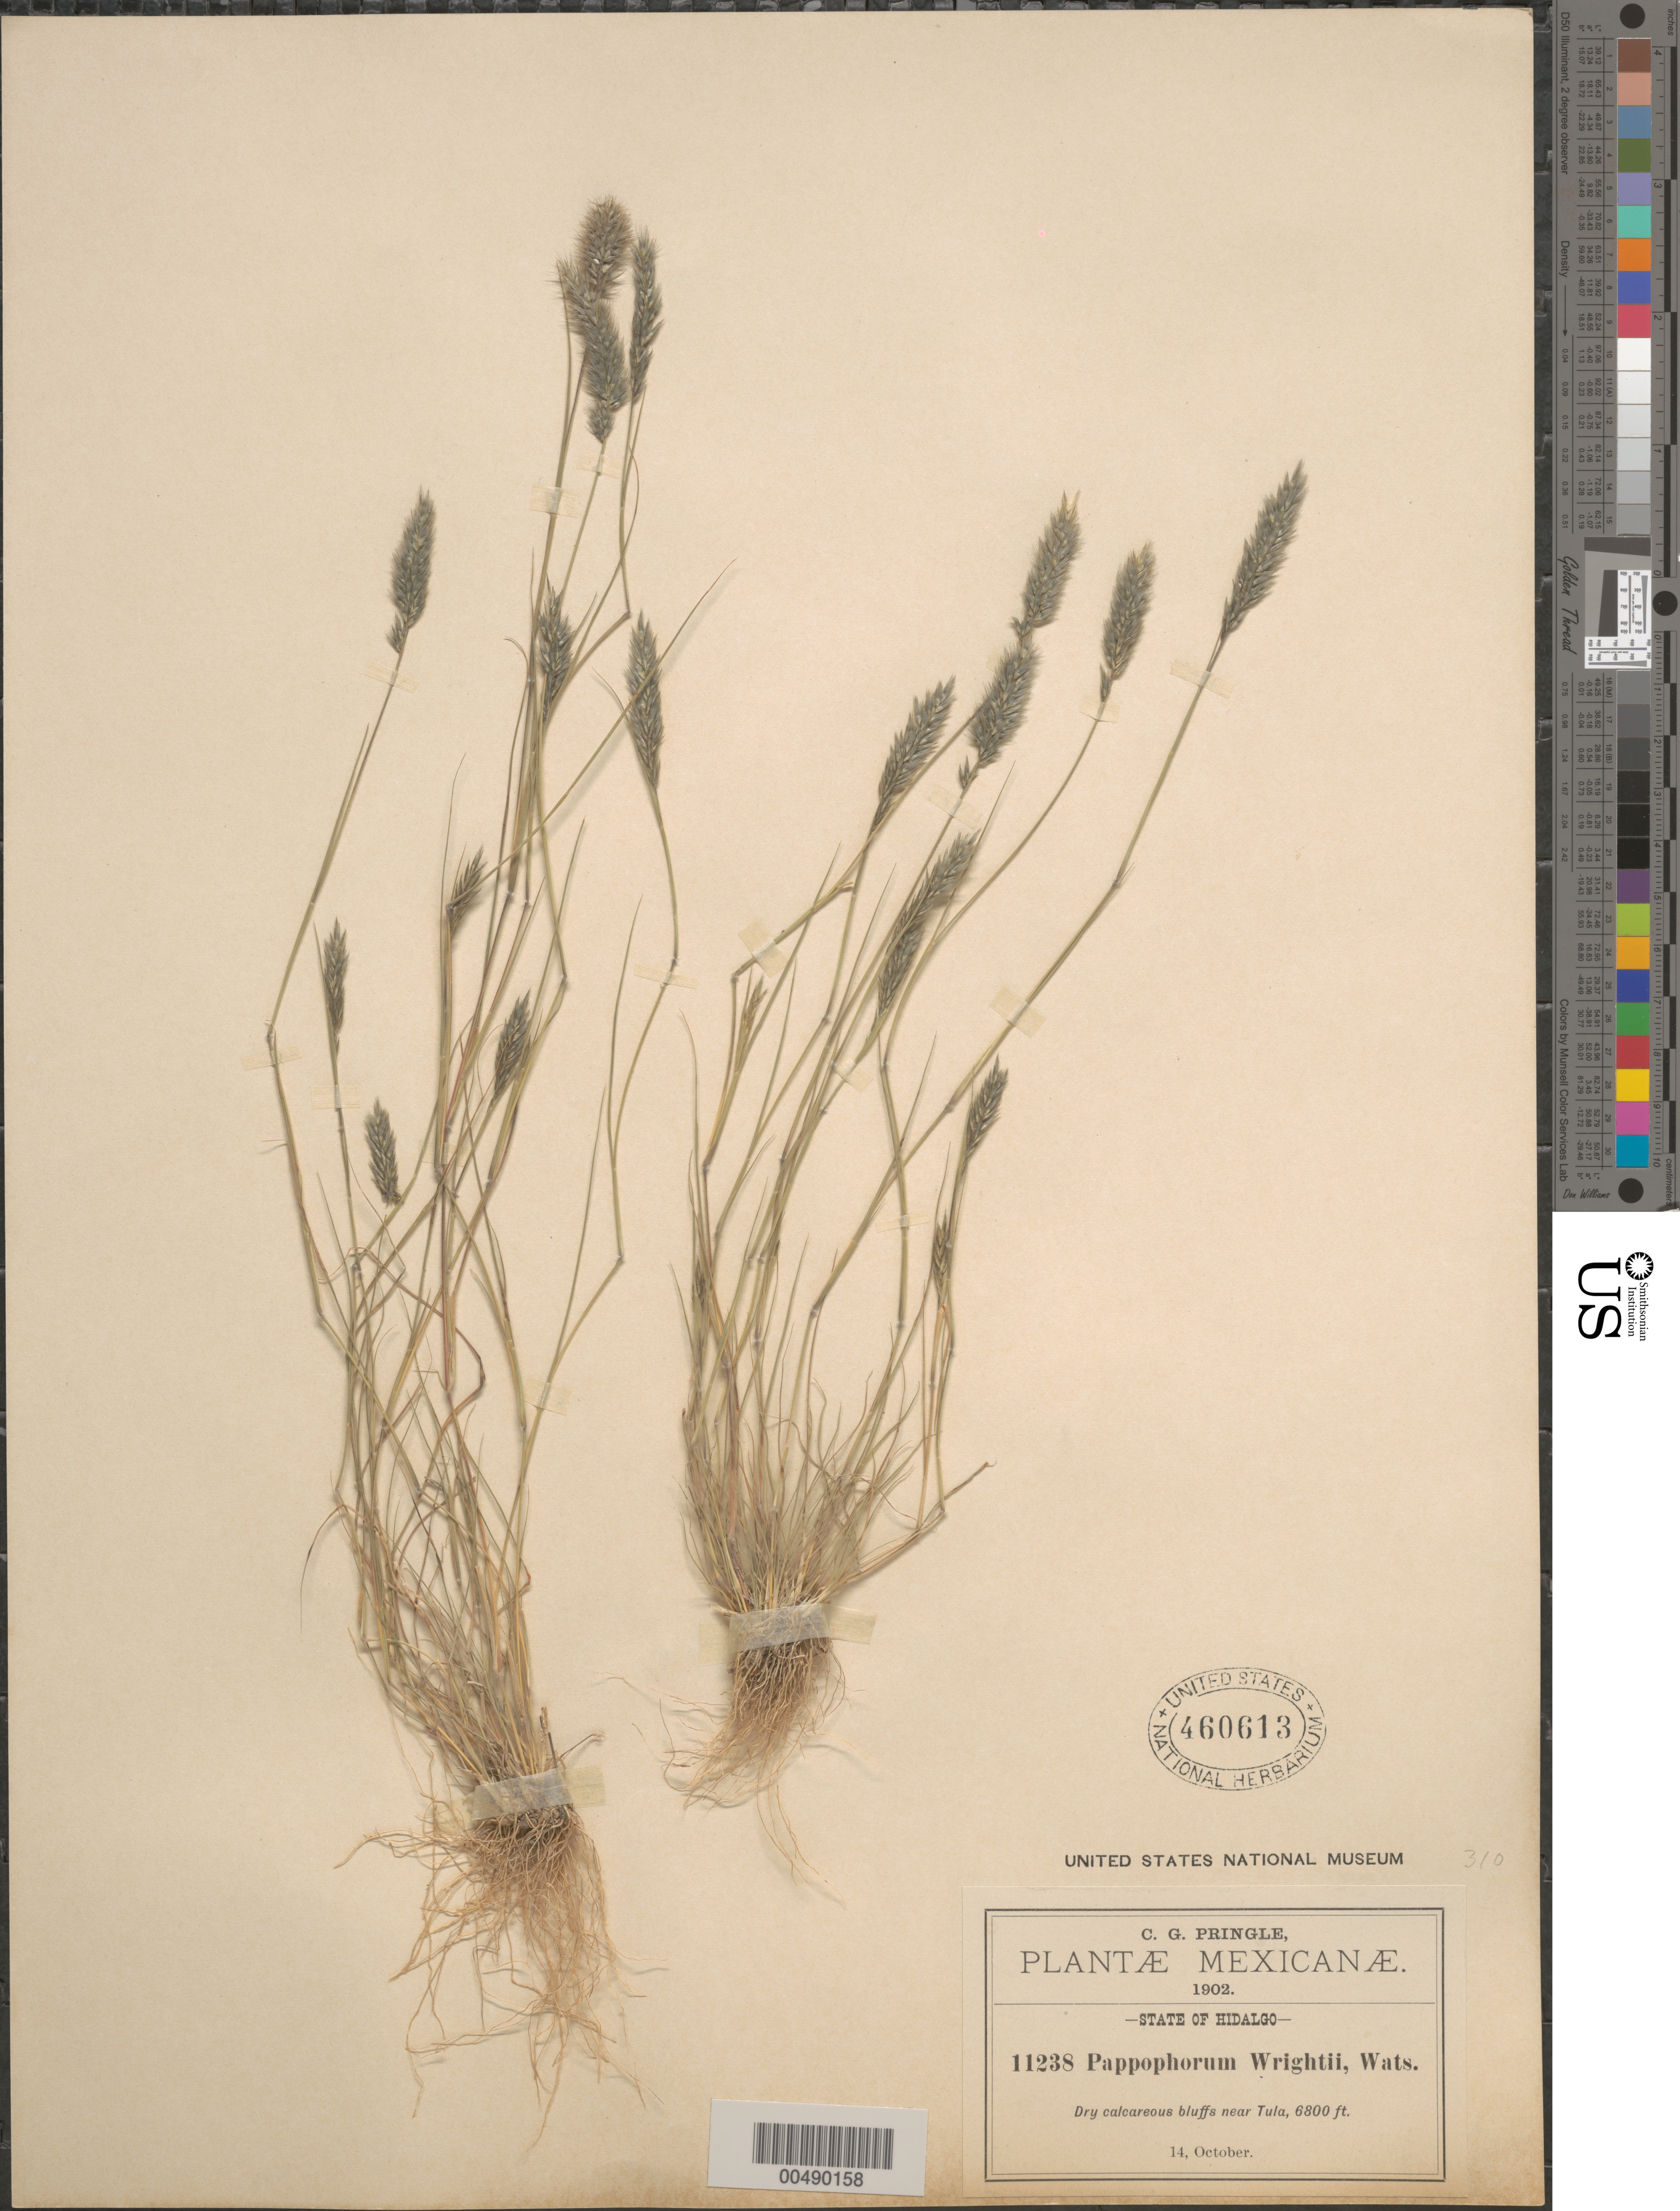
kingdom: Plantae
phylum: Tracheophyta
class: Liliopsida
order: Poales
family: Poaceae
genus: Enneapogon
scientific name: Enneapogon desvauxii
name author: P. Beauv.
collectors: C. G. Pringle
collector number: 11238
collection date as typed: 14 Oct 1902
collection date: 1902-10-14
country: Mexico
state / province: Hidalgo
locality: Near Tula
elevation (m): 2073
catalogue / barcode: US 460613